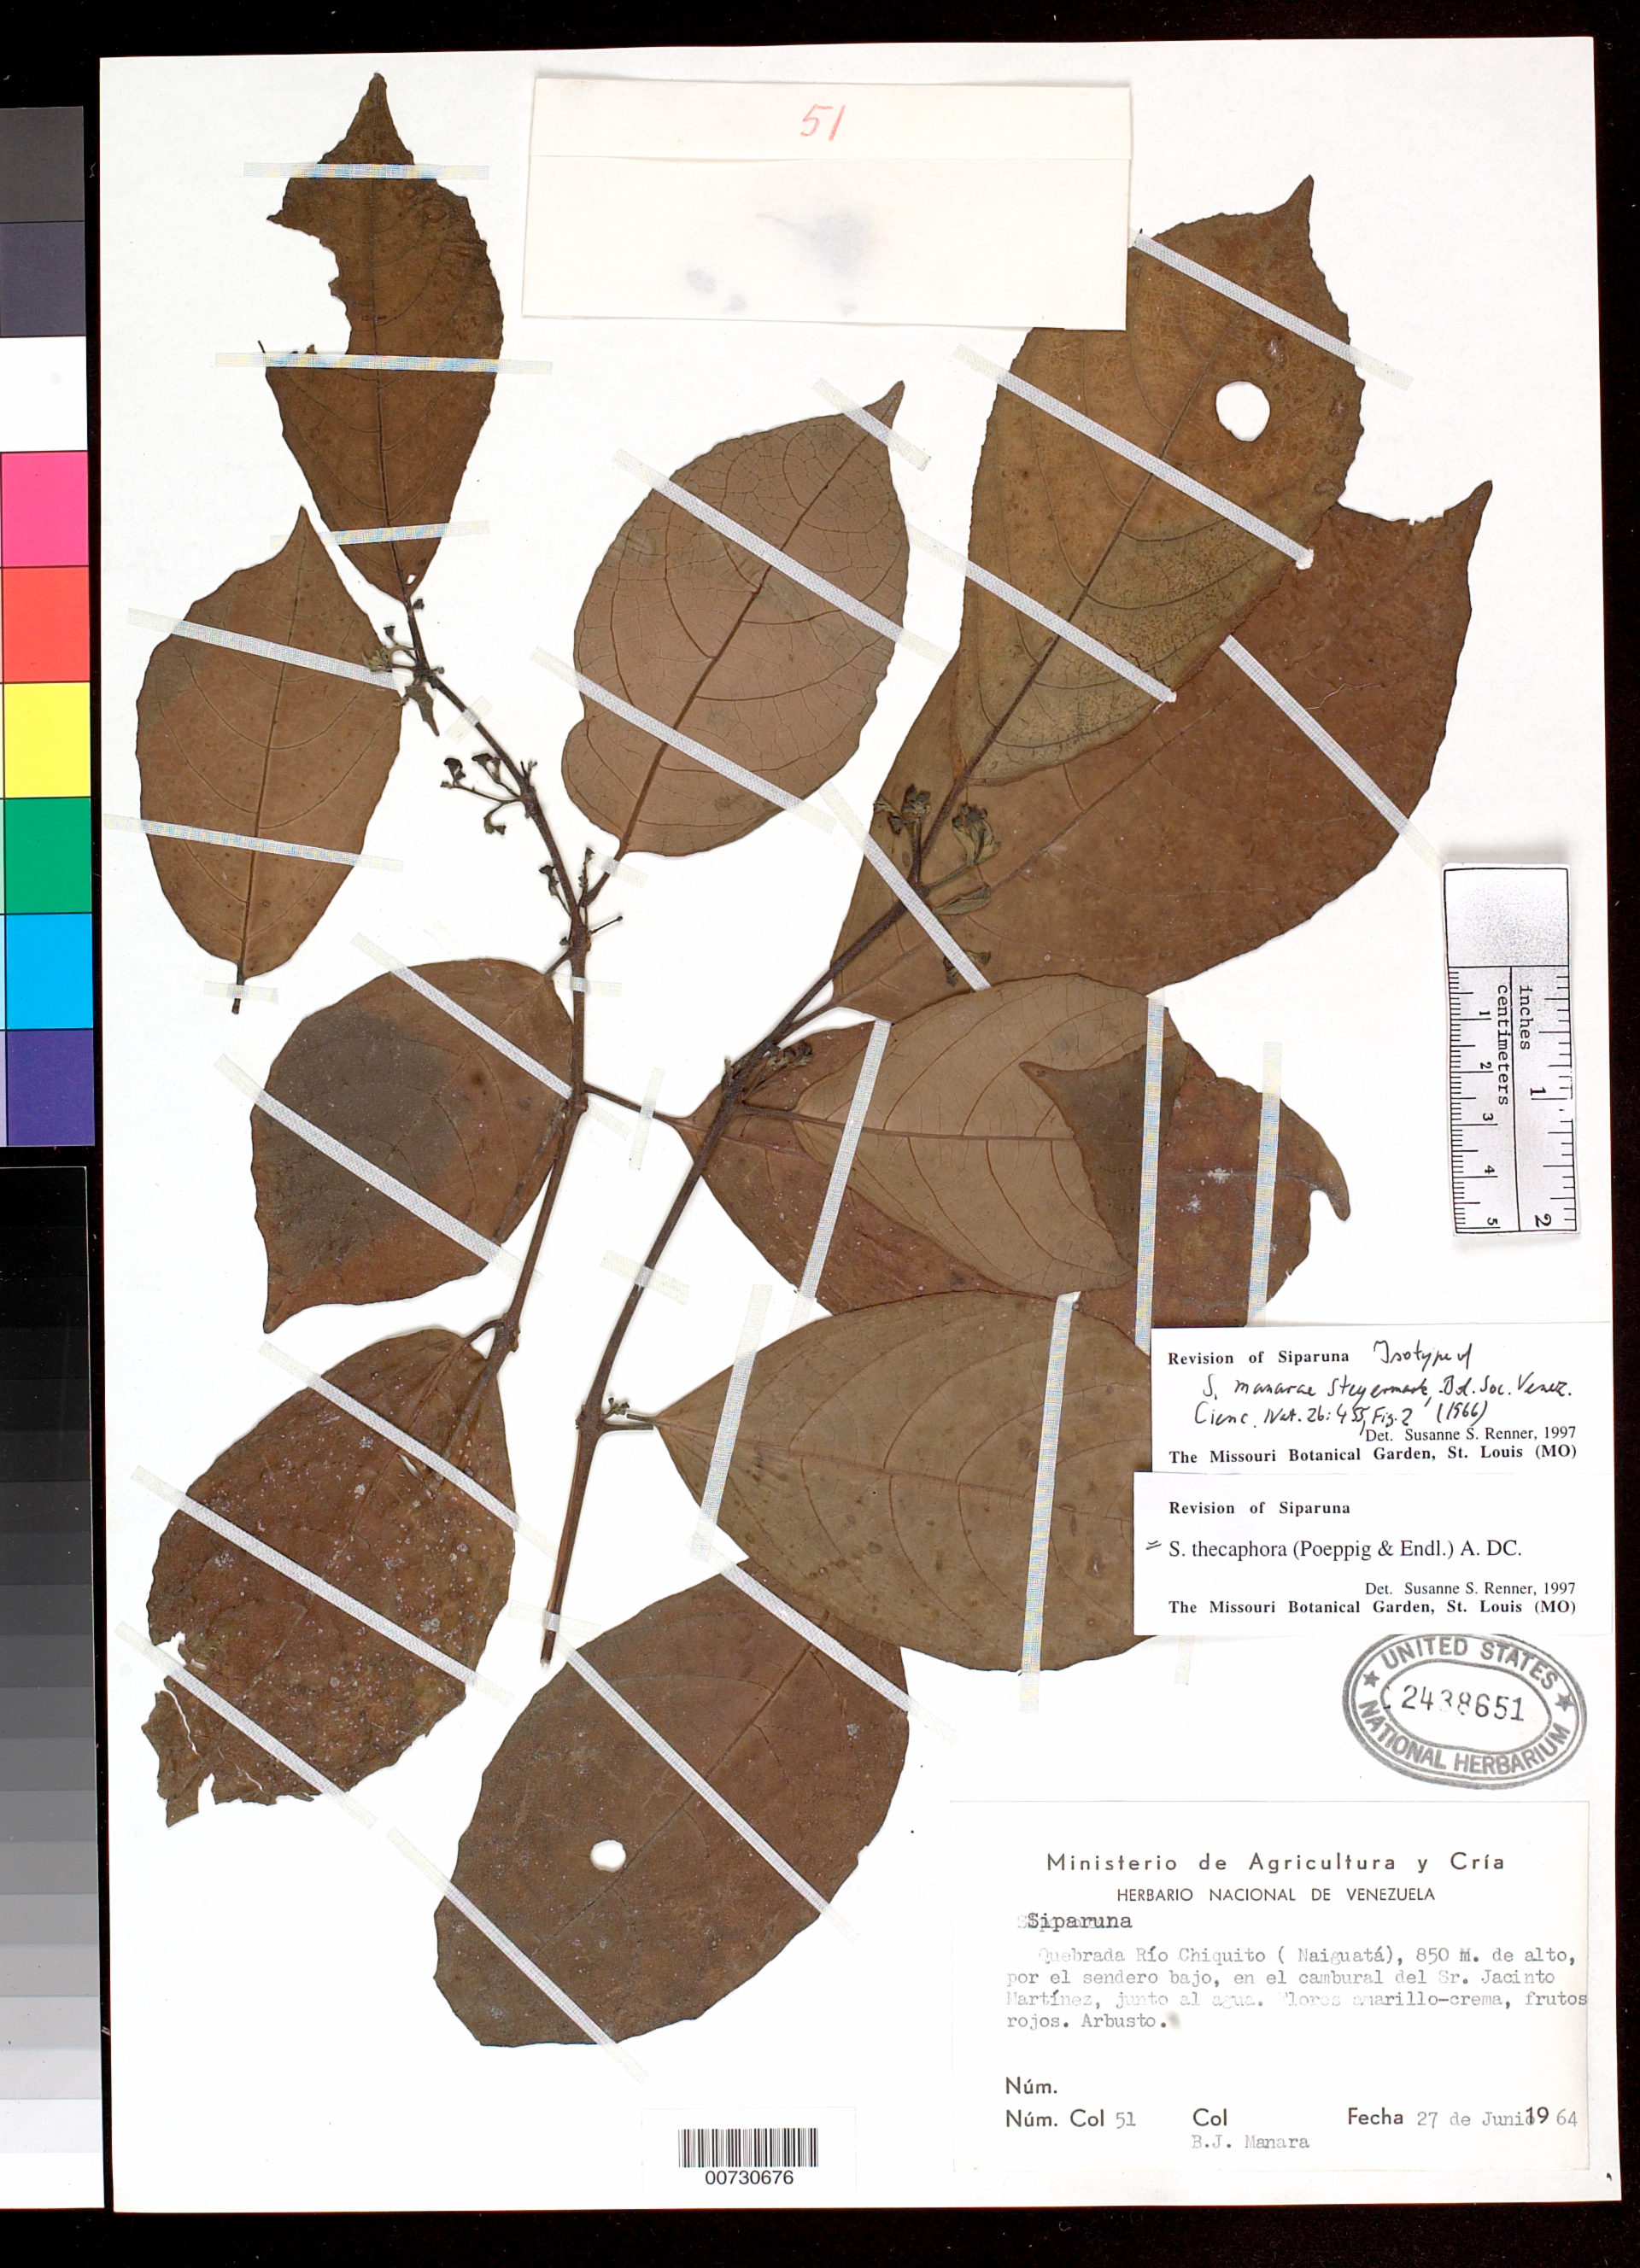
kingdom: Plantae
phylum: Tracheophyta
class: Magnoliopsida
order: Laurales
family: Siparunaceae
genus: Siparuna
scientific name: Siparuna manarae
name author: Steyerm.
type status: Isotype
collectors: B. Manara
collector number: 51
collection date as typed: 27 Jun 1964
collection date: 1964-06-27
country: Venezuela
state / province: Mérida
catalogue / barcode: US 2438651